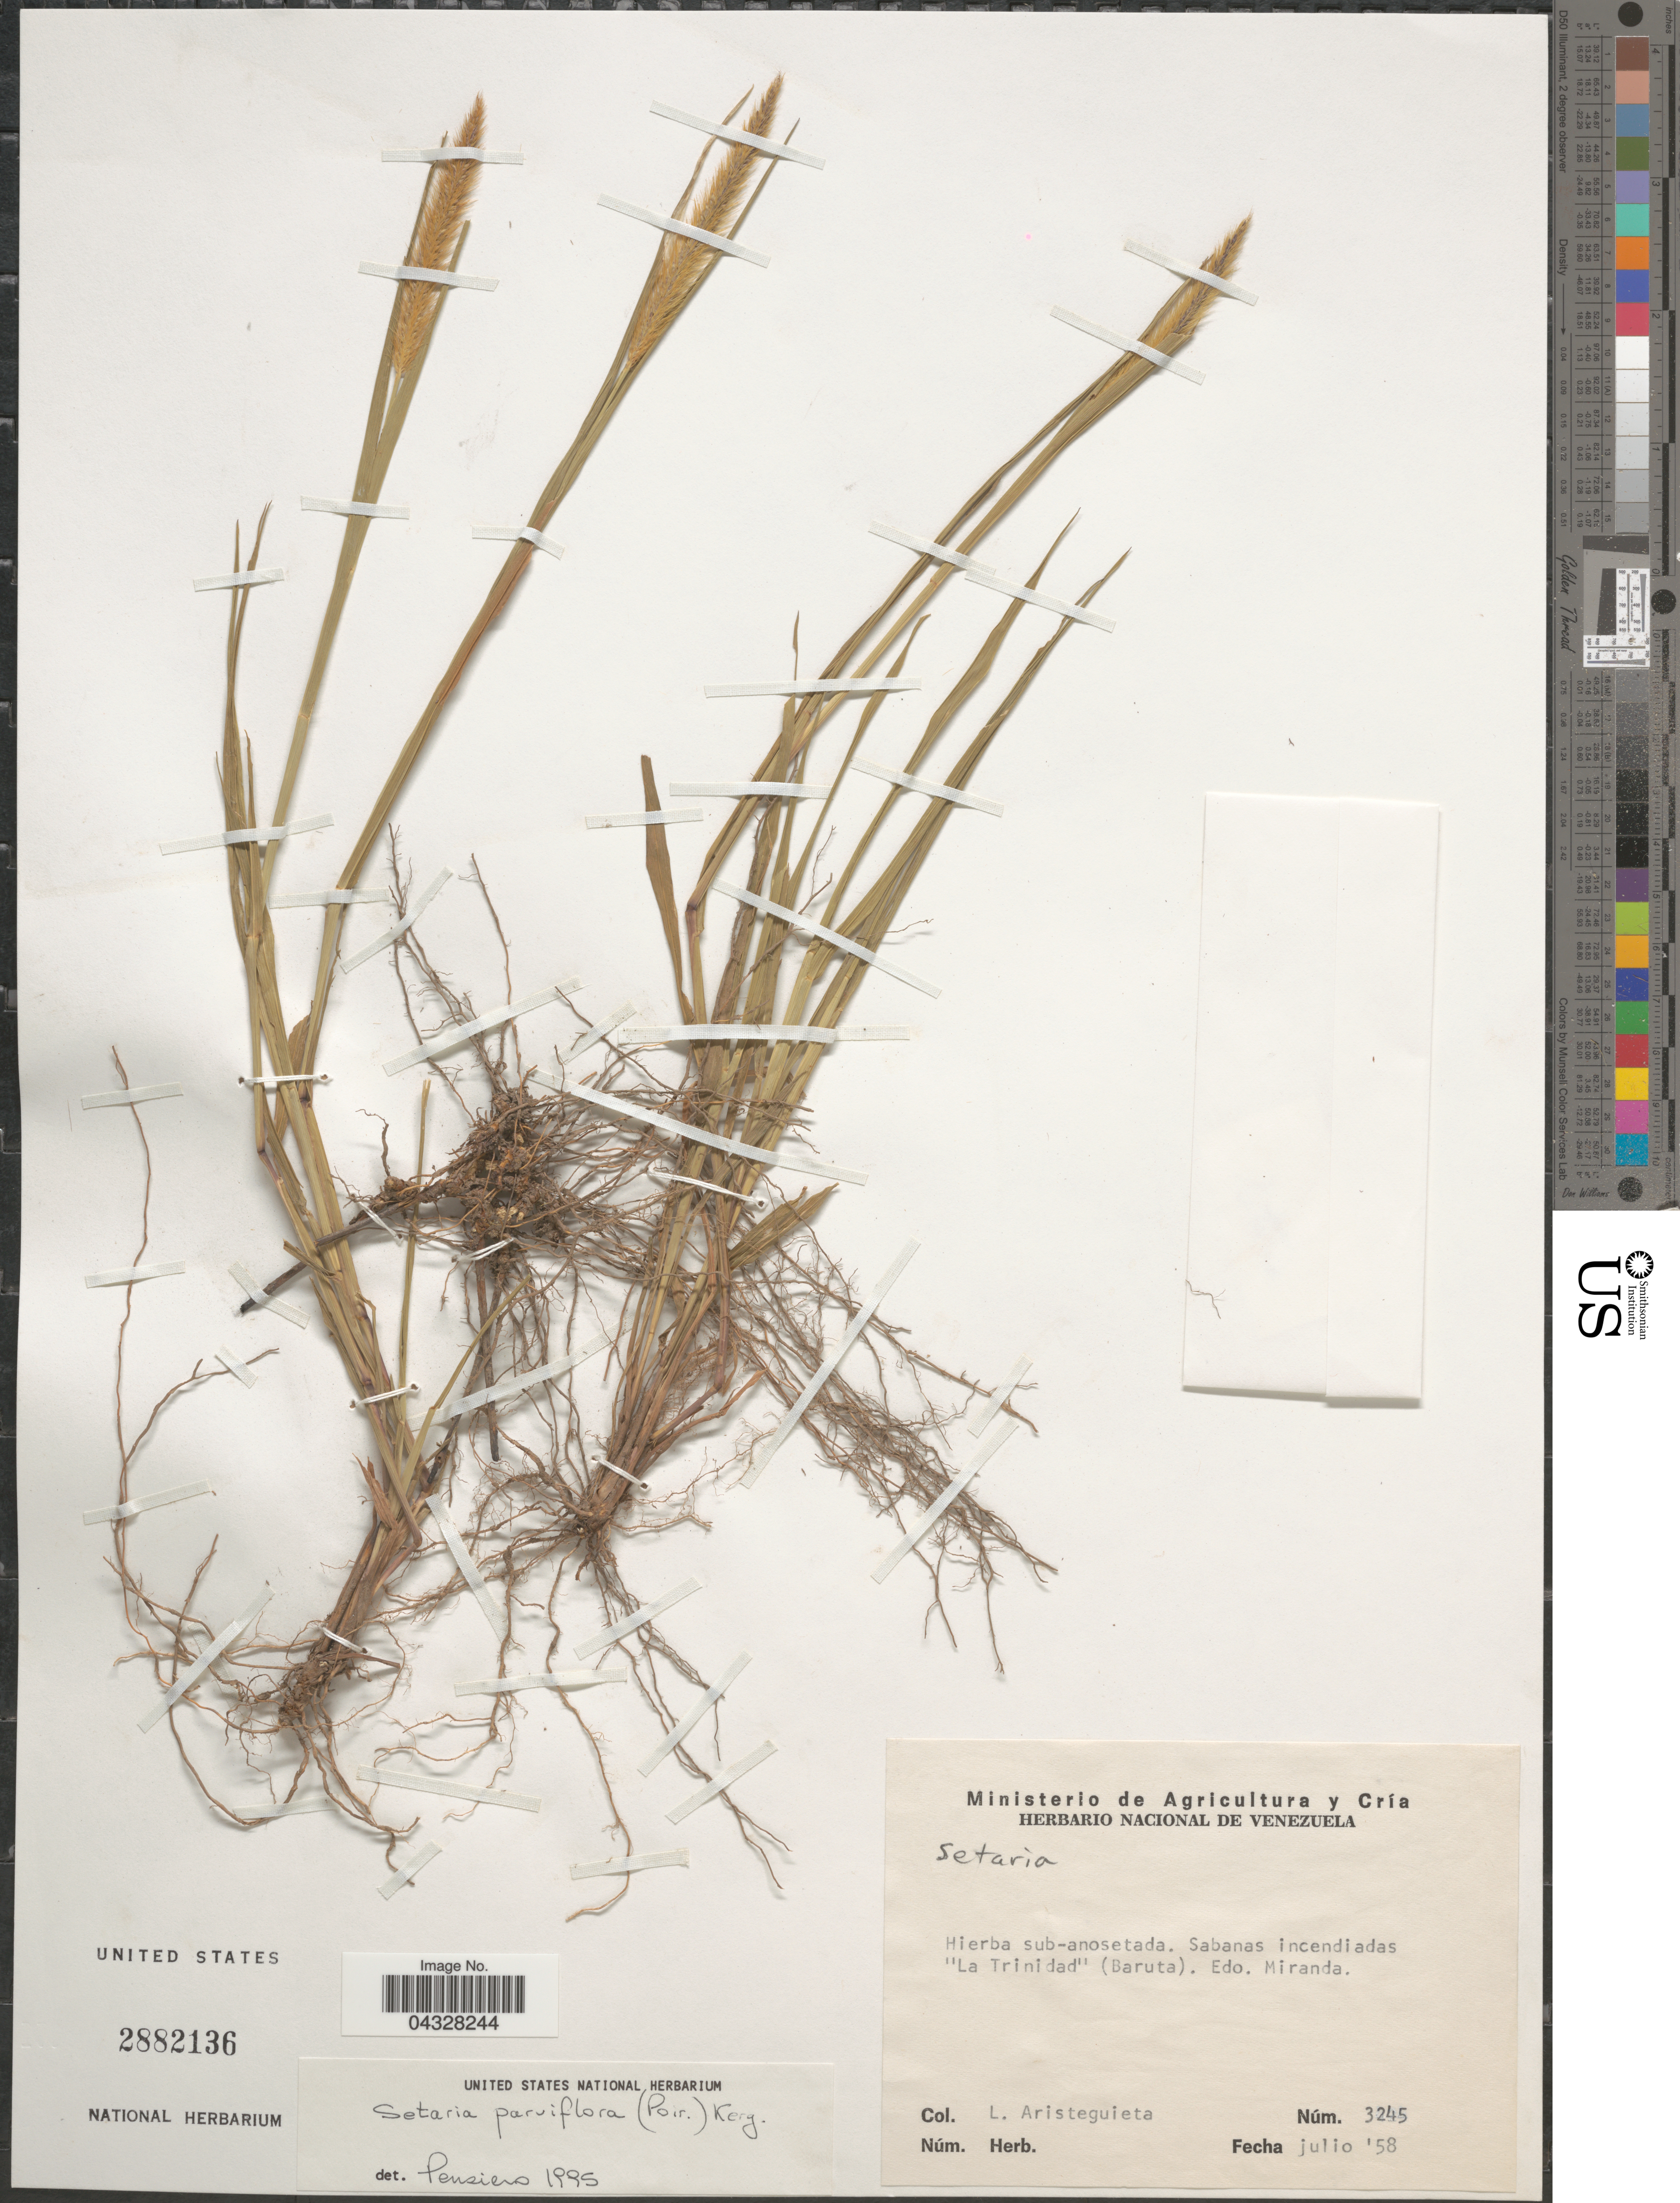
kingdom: Plantae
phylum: Tracheophyta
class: Liliopsida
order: Poales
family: Poaceae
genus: Setaria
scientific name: Setaria parviflora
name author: (Poir.) Kerguélen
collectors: L. Aristeguieta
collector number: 3245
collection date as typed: Transcribed d/m/y: /7/58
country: Venezuela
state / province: Miranda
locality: Hierba sub-anosetada. Sabanas incendiadas "La Trinidad" (Baruta).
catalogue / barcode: US 2882136